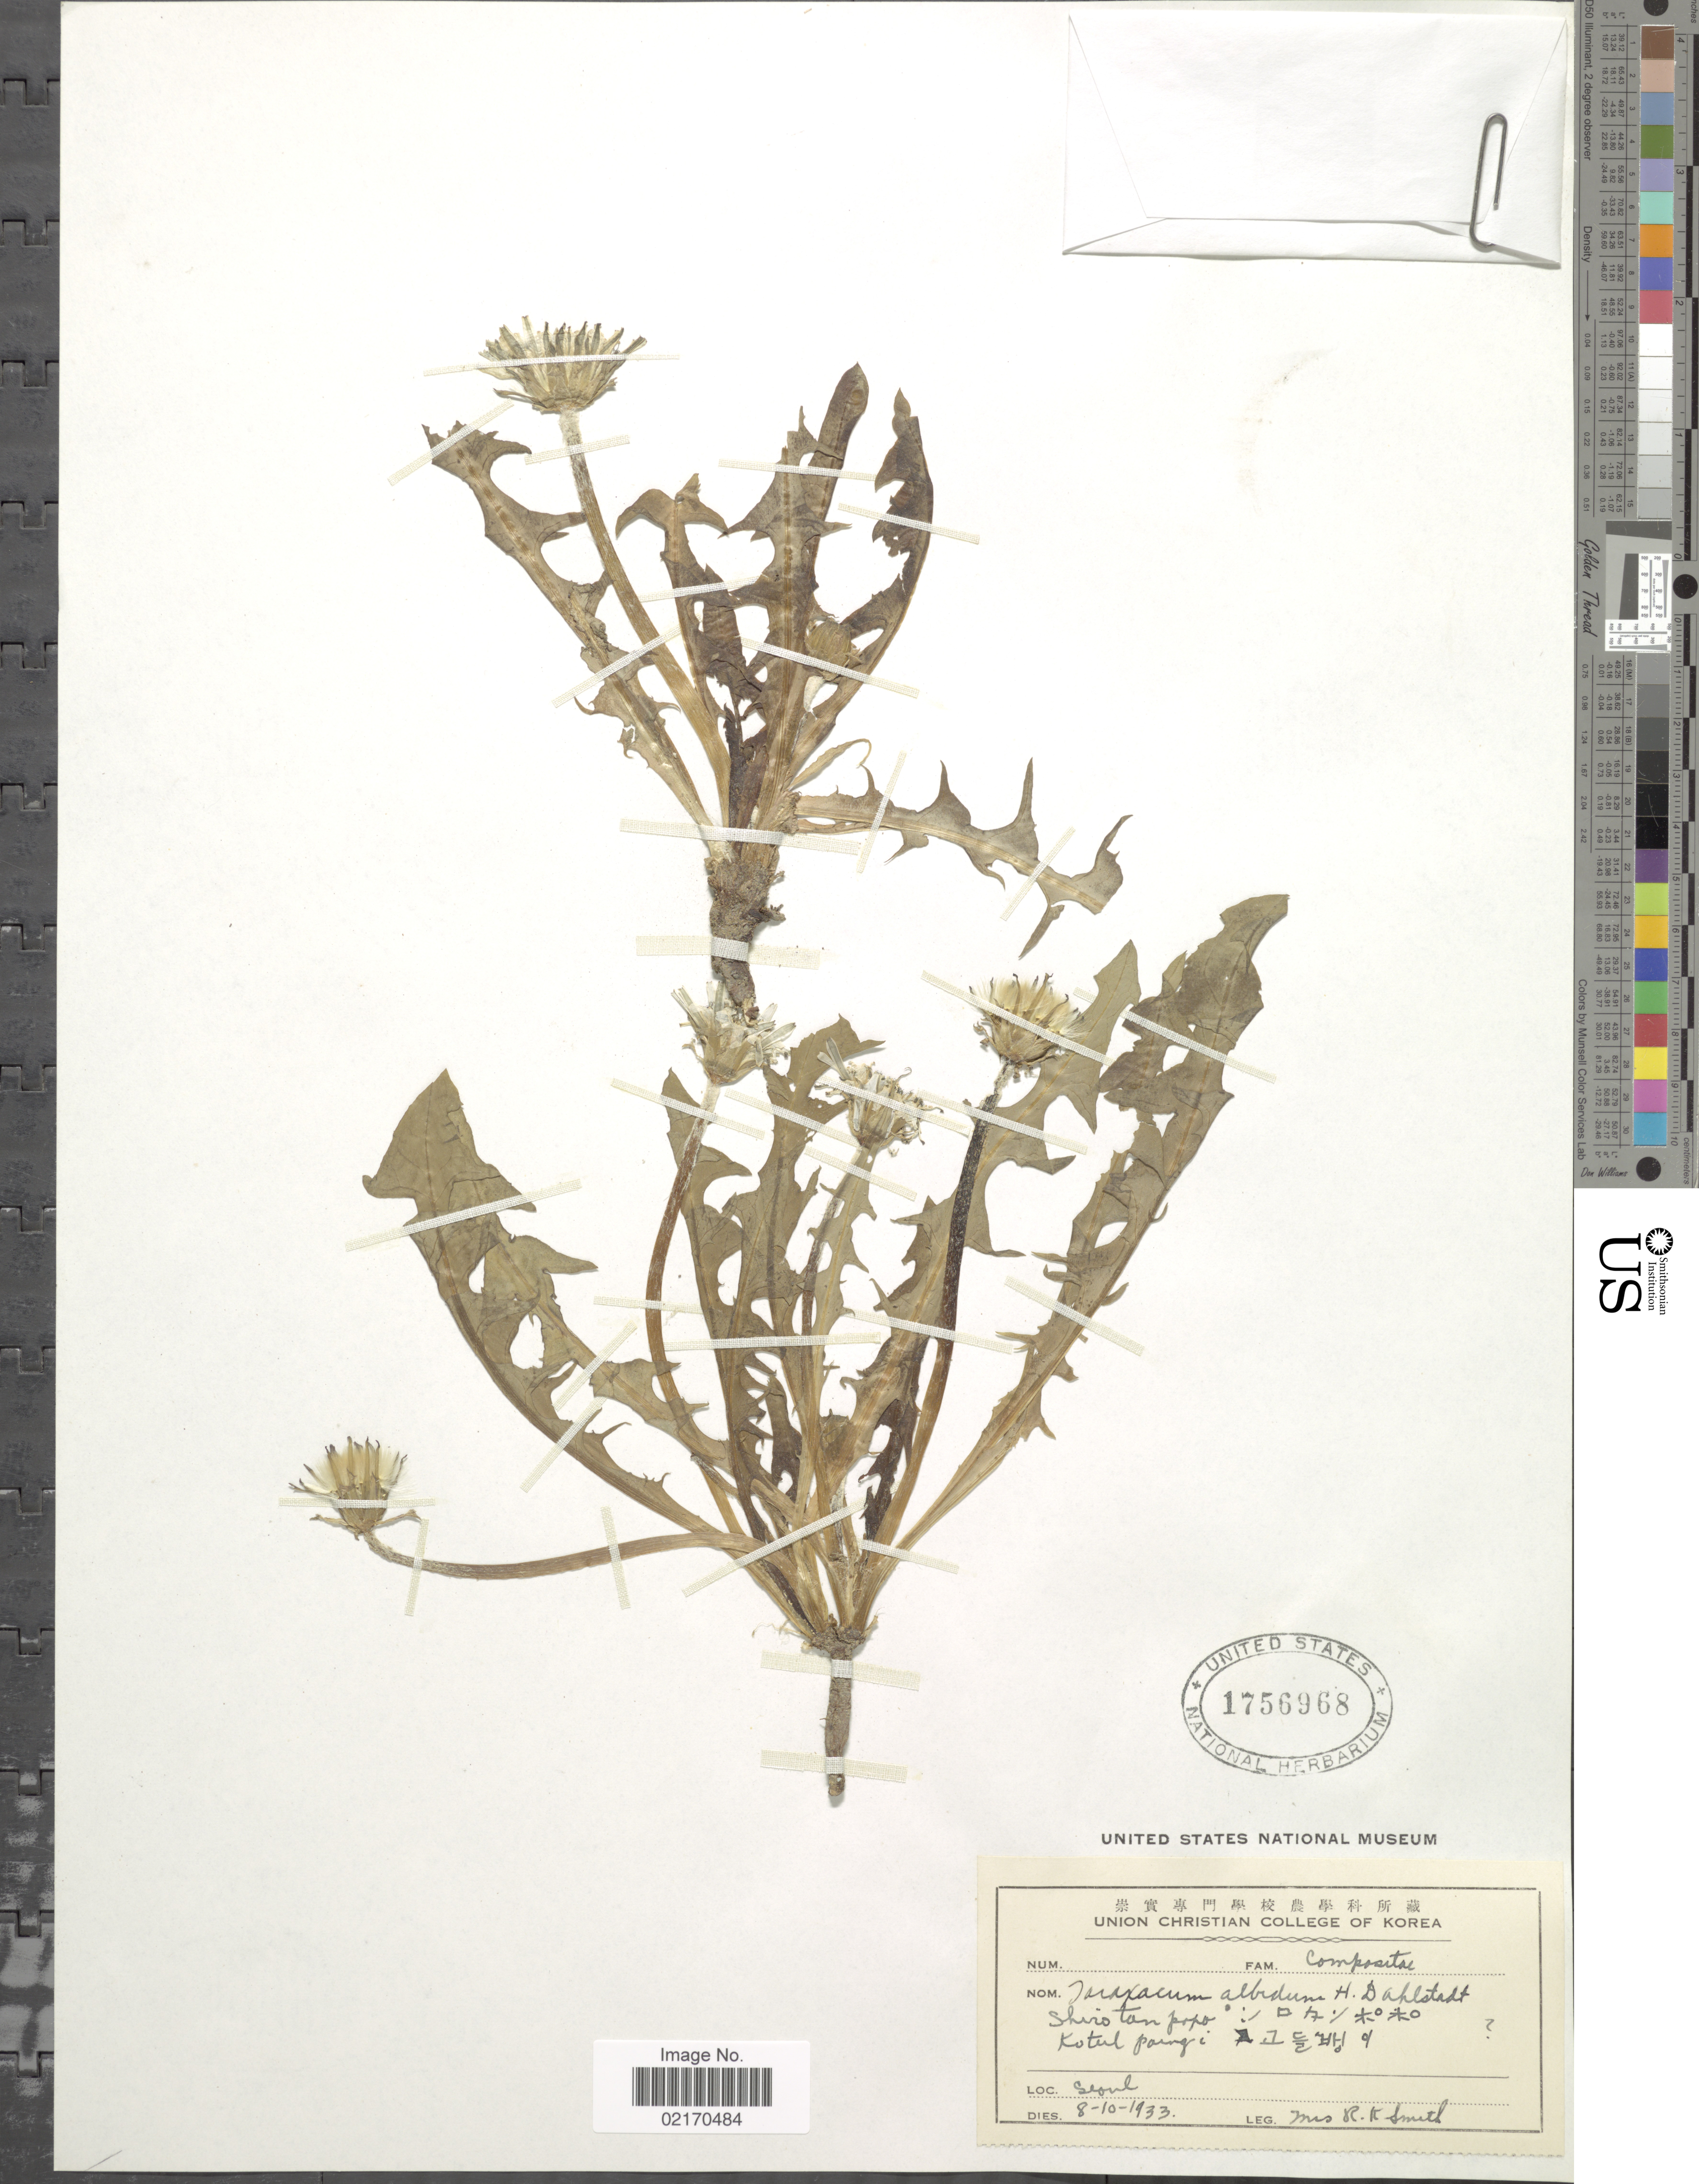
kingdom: Plantae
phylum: Tracheophyta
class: Magnoliopsida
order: Asterales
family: Asteraceae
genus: Taraxacum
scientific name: Taraxacum albidum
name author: Dahlst.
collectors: Mrs. R. K. Smith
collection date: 1933-10-08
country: South Korea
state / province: Seoul Special City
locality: Seoul, Shiro tan popo, Kotul pangi .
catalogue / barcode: US 1756968